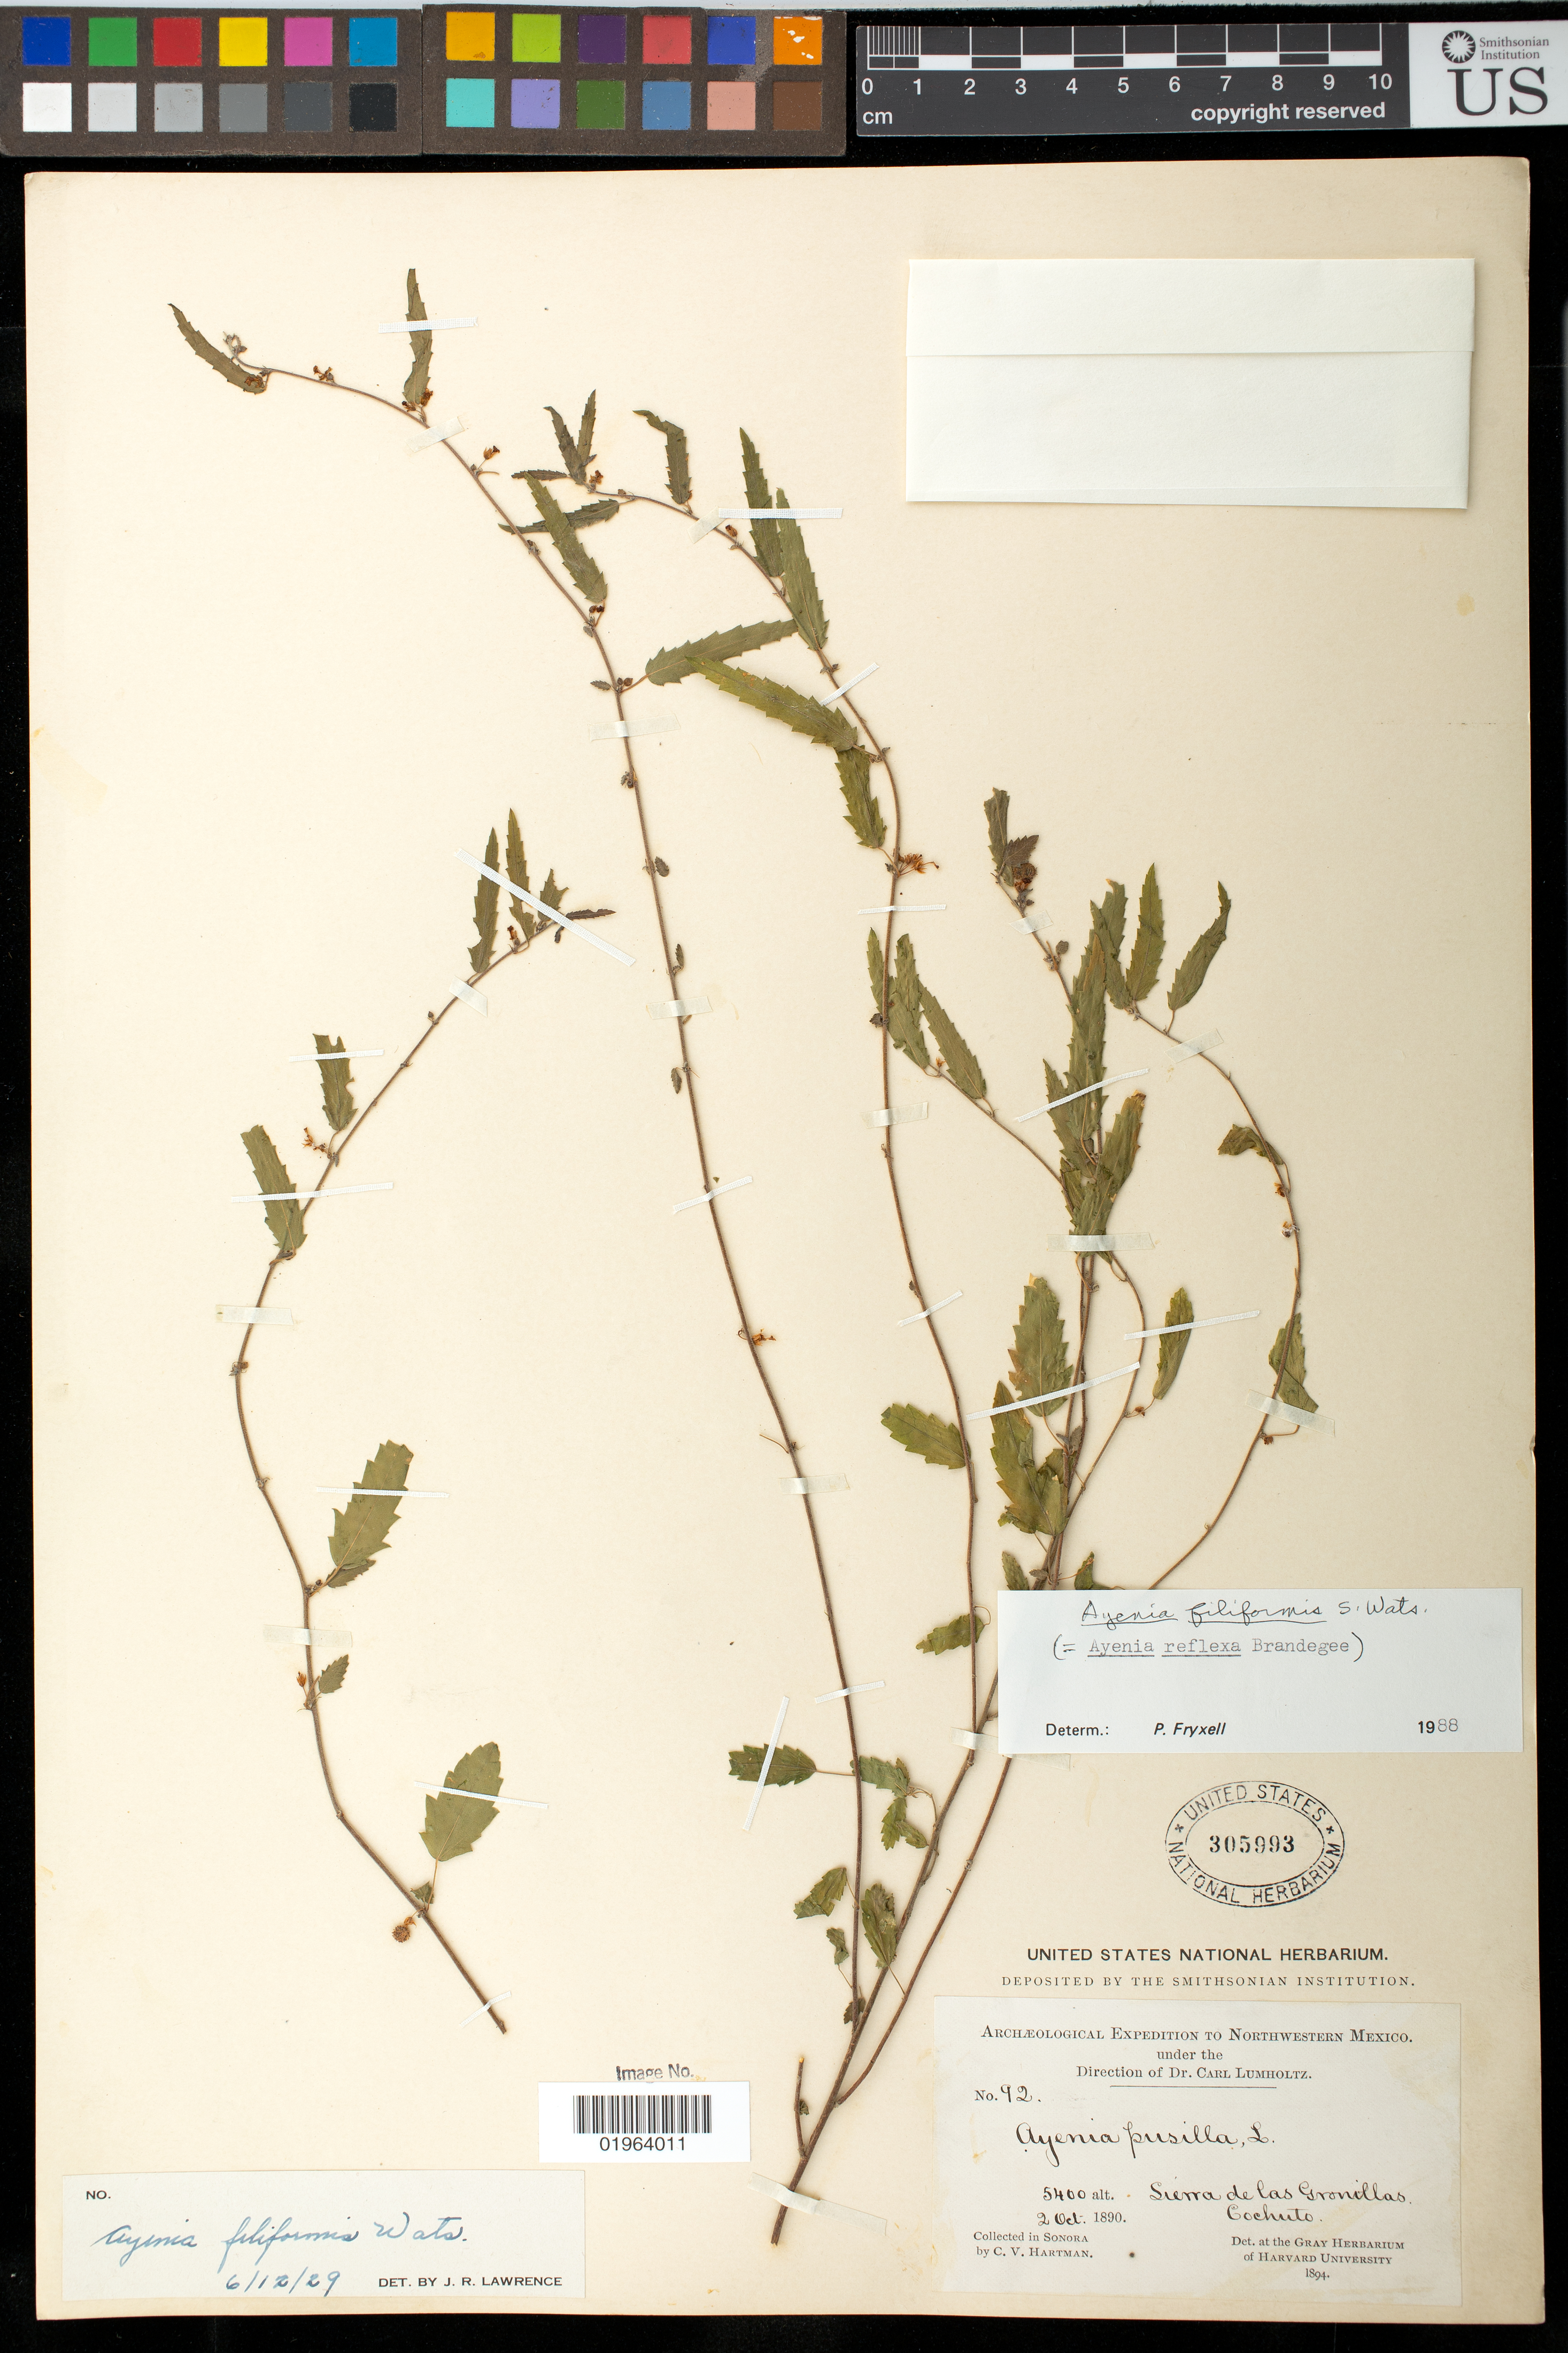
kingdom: Plantae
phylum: Tracheophyta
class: Magnoliopsida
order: Malvales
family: Malvaceae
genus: Ayenia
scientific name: Ayenia filiformis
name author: S. Watson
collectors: C. V. Hartman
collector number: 92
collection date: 1890-10-02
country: Mexico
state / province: Sonora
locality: Sierra de las Gronillas. Cochuto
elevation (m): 1646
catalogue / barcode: US 305993